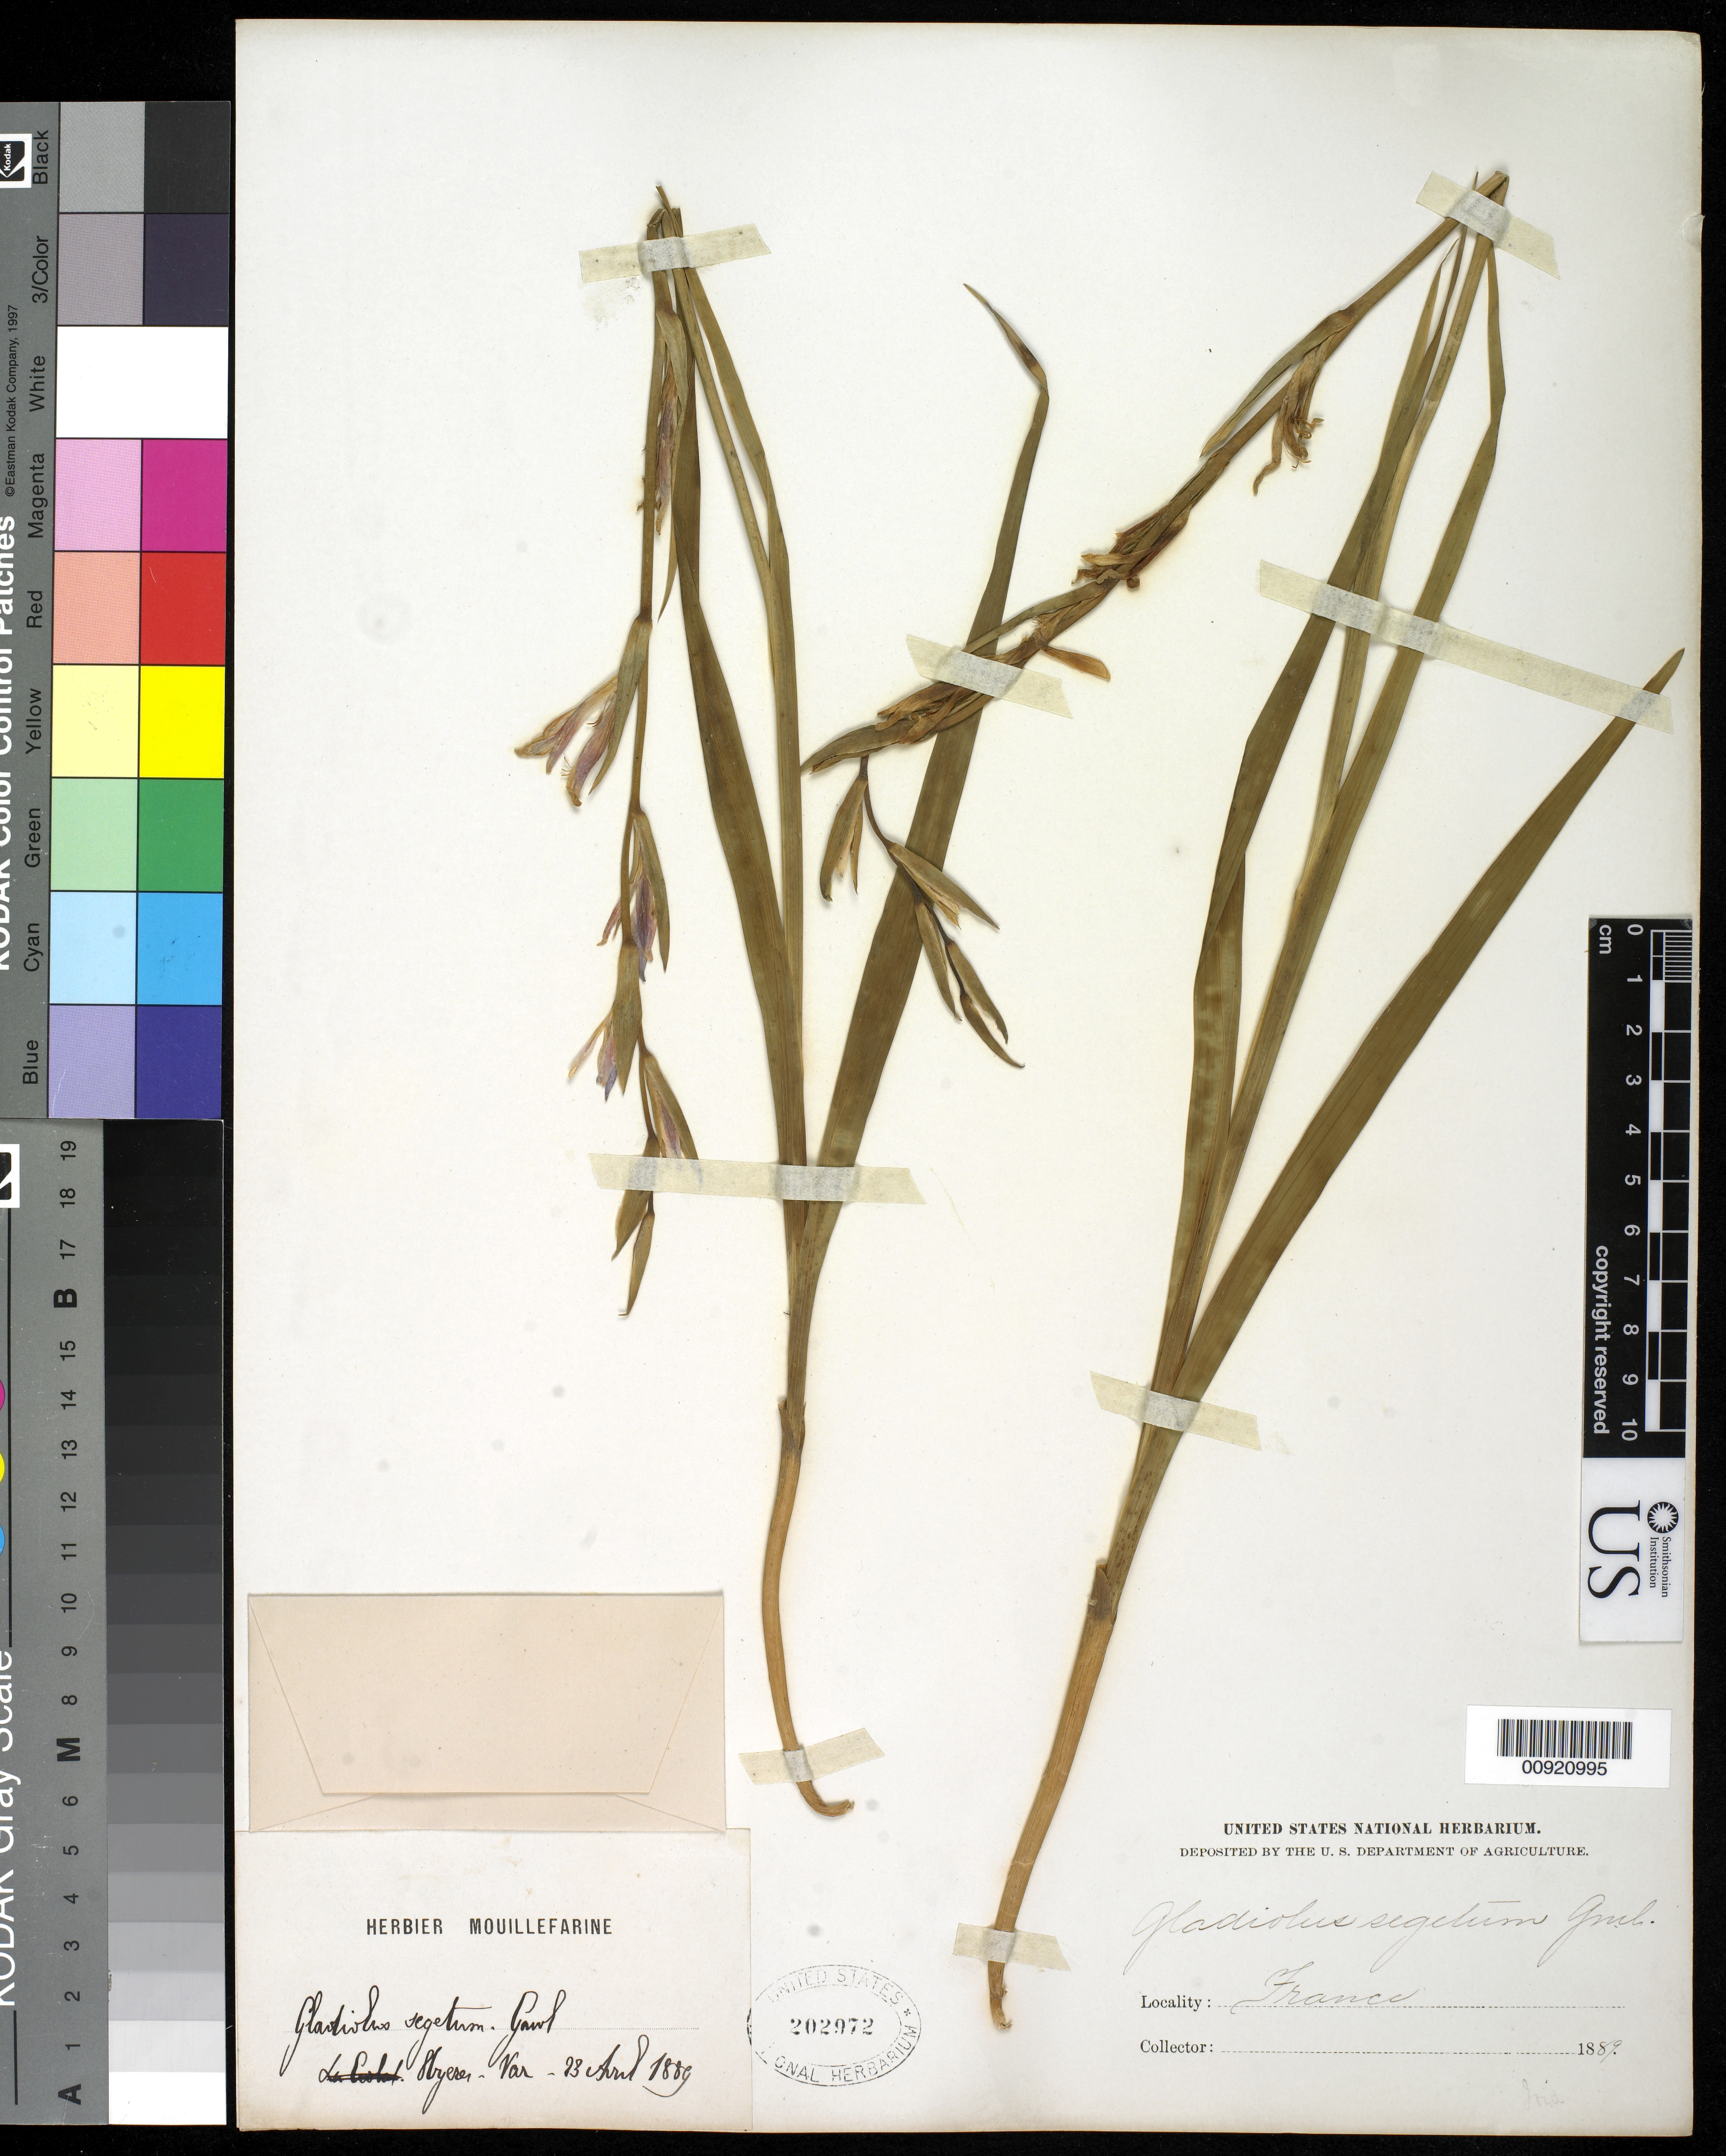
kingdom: Plantae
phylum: Tracheophyta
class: Liliopsida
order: Asparagales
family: Iridaceae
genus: Gladiolus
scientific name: Gladiolus segetum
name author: Ker Gawl.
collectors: A. Mouillefarine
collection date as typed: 23 Apr 1889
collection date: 1889-04-23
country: France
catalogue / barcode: US 202972